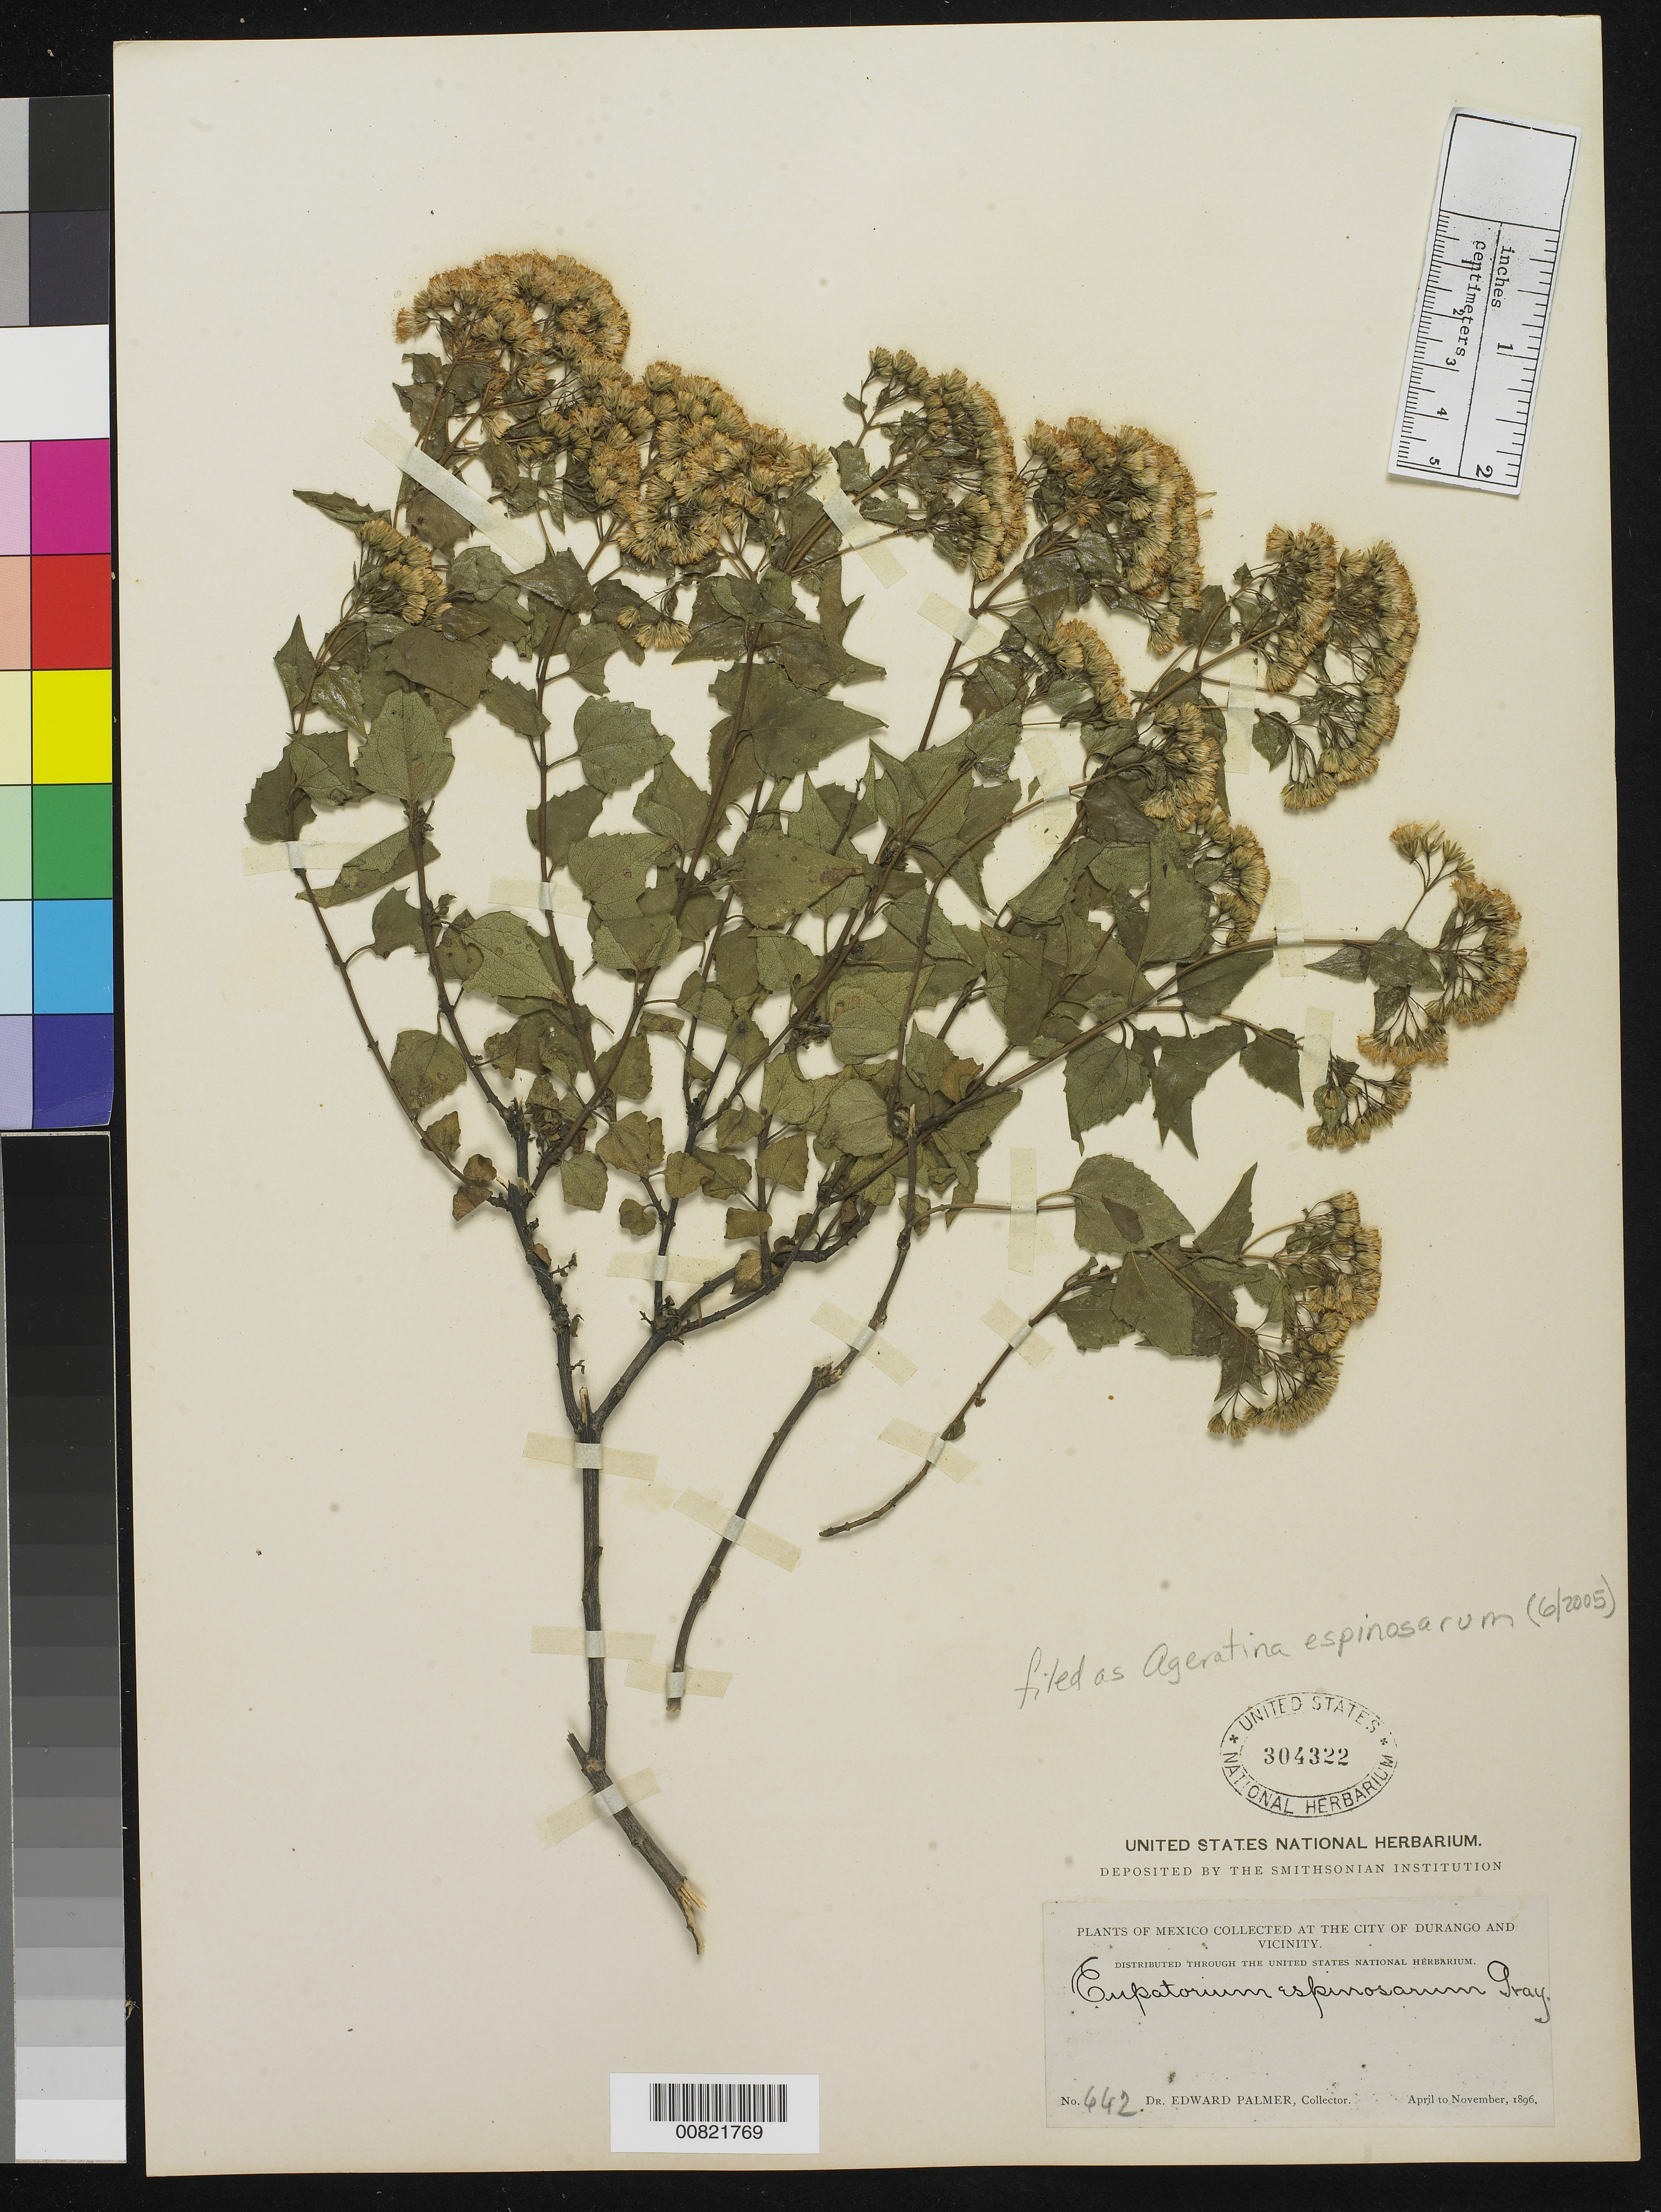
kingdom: Plantae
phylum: Tracheophyta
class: Magnoliopsida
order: Asterales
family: Asteraceae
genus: Ageratina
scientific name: Ageratina espinosarum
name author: (A. Gray) R.M. King & H. Rob.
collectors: E. Palmer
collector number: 662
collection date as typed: Apr 1896 to -- Nov 1896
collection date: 1896-04/1896-11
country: Mexico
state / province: Durango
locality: City of Durango and vicinity.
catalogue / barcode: US 304322